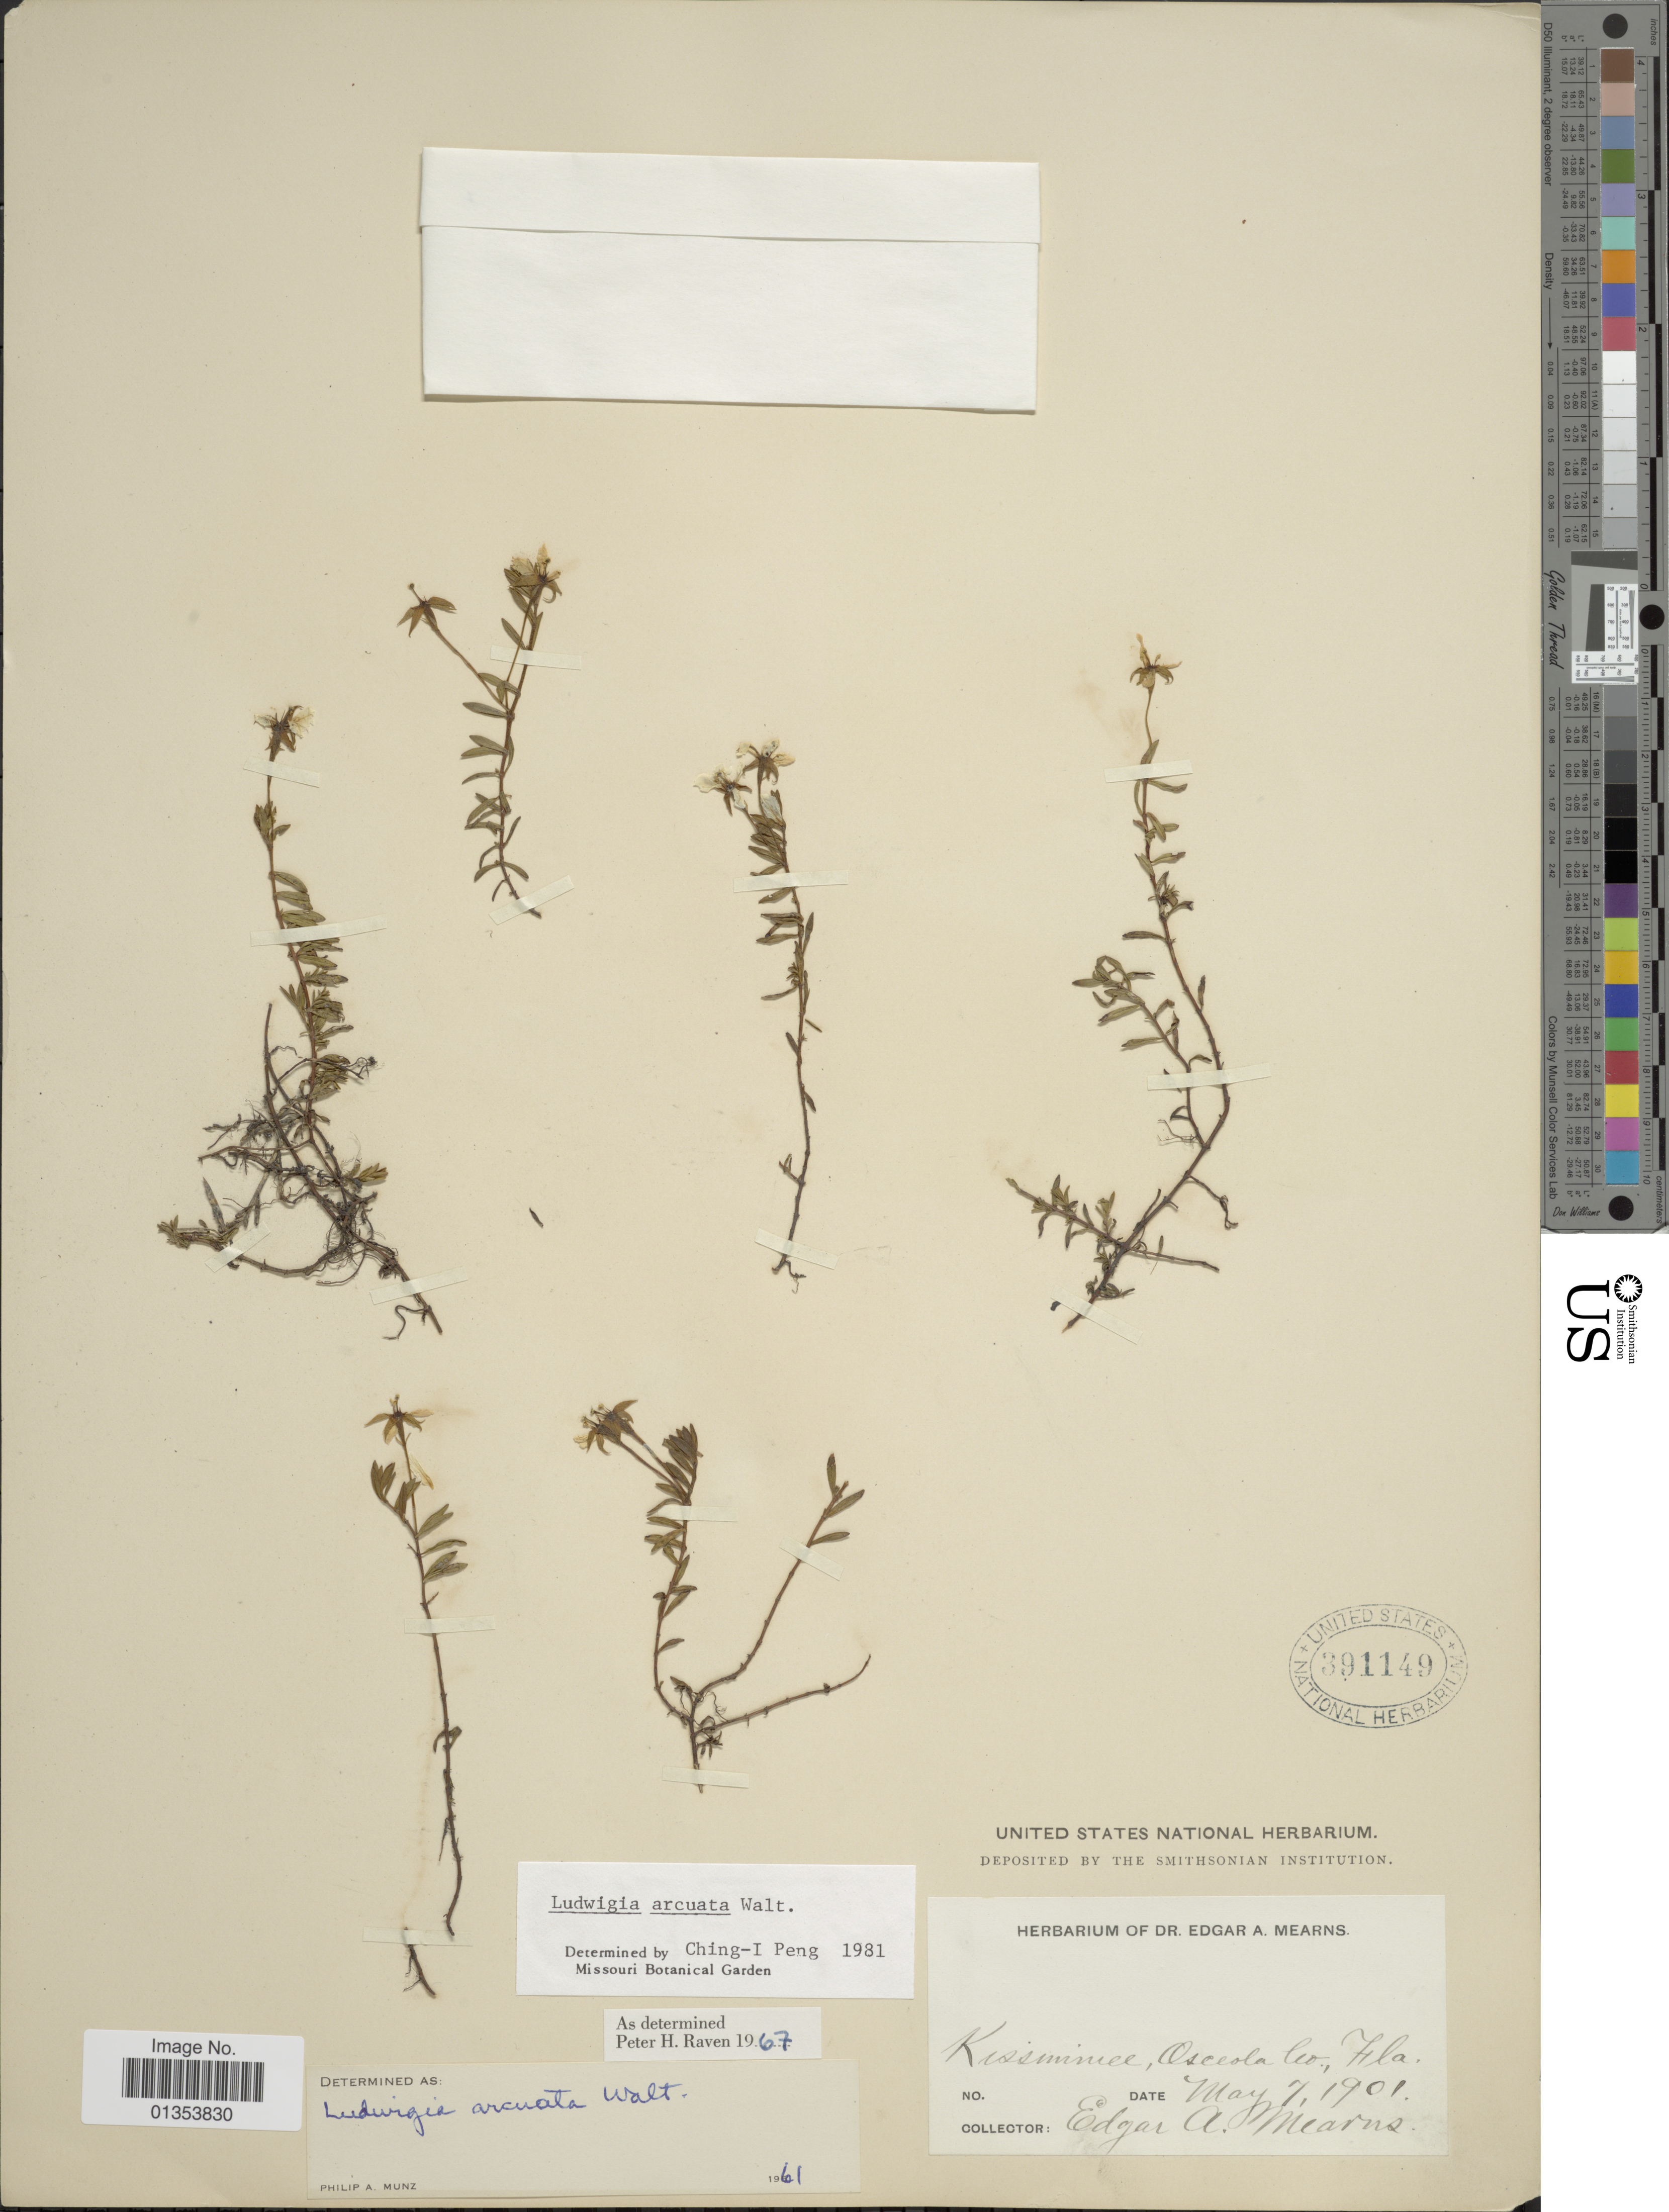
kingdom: Plantae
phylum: Tracheophyta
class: Magnoliopsida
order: Myrtales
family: Onagraceae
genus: Ludwigia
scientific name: Ludwigia arcuata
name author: Walter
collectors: E. A. Mearns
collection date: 1901-05-07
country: United States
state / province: Florida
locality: Kissimmee, Osceola Co.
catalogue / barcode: US 391149